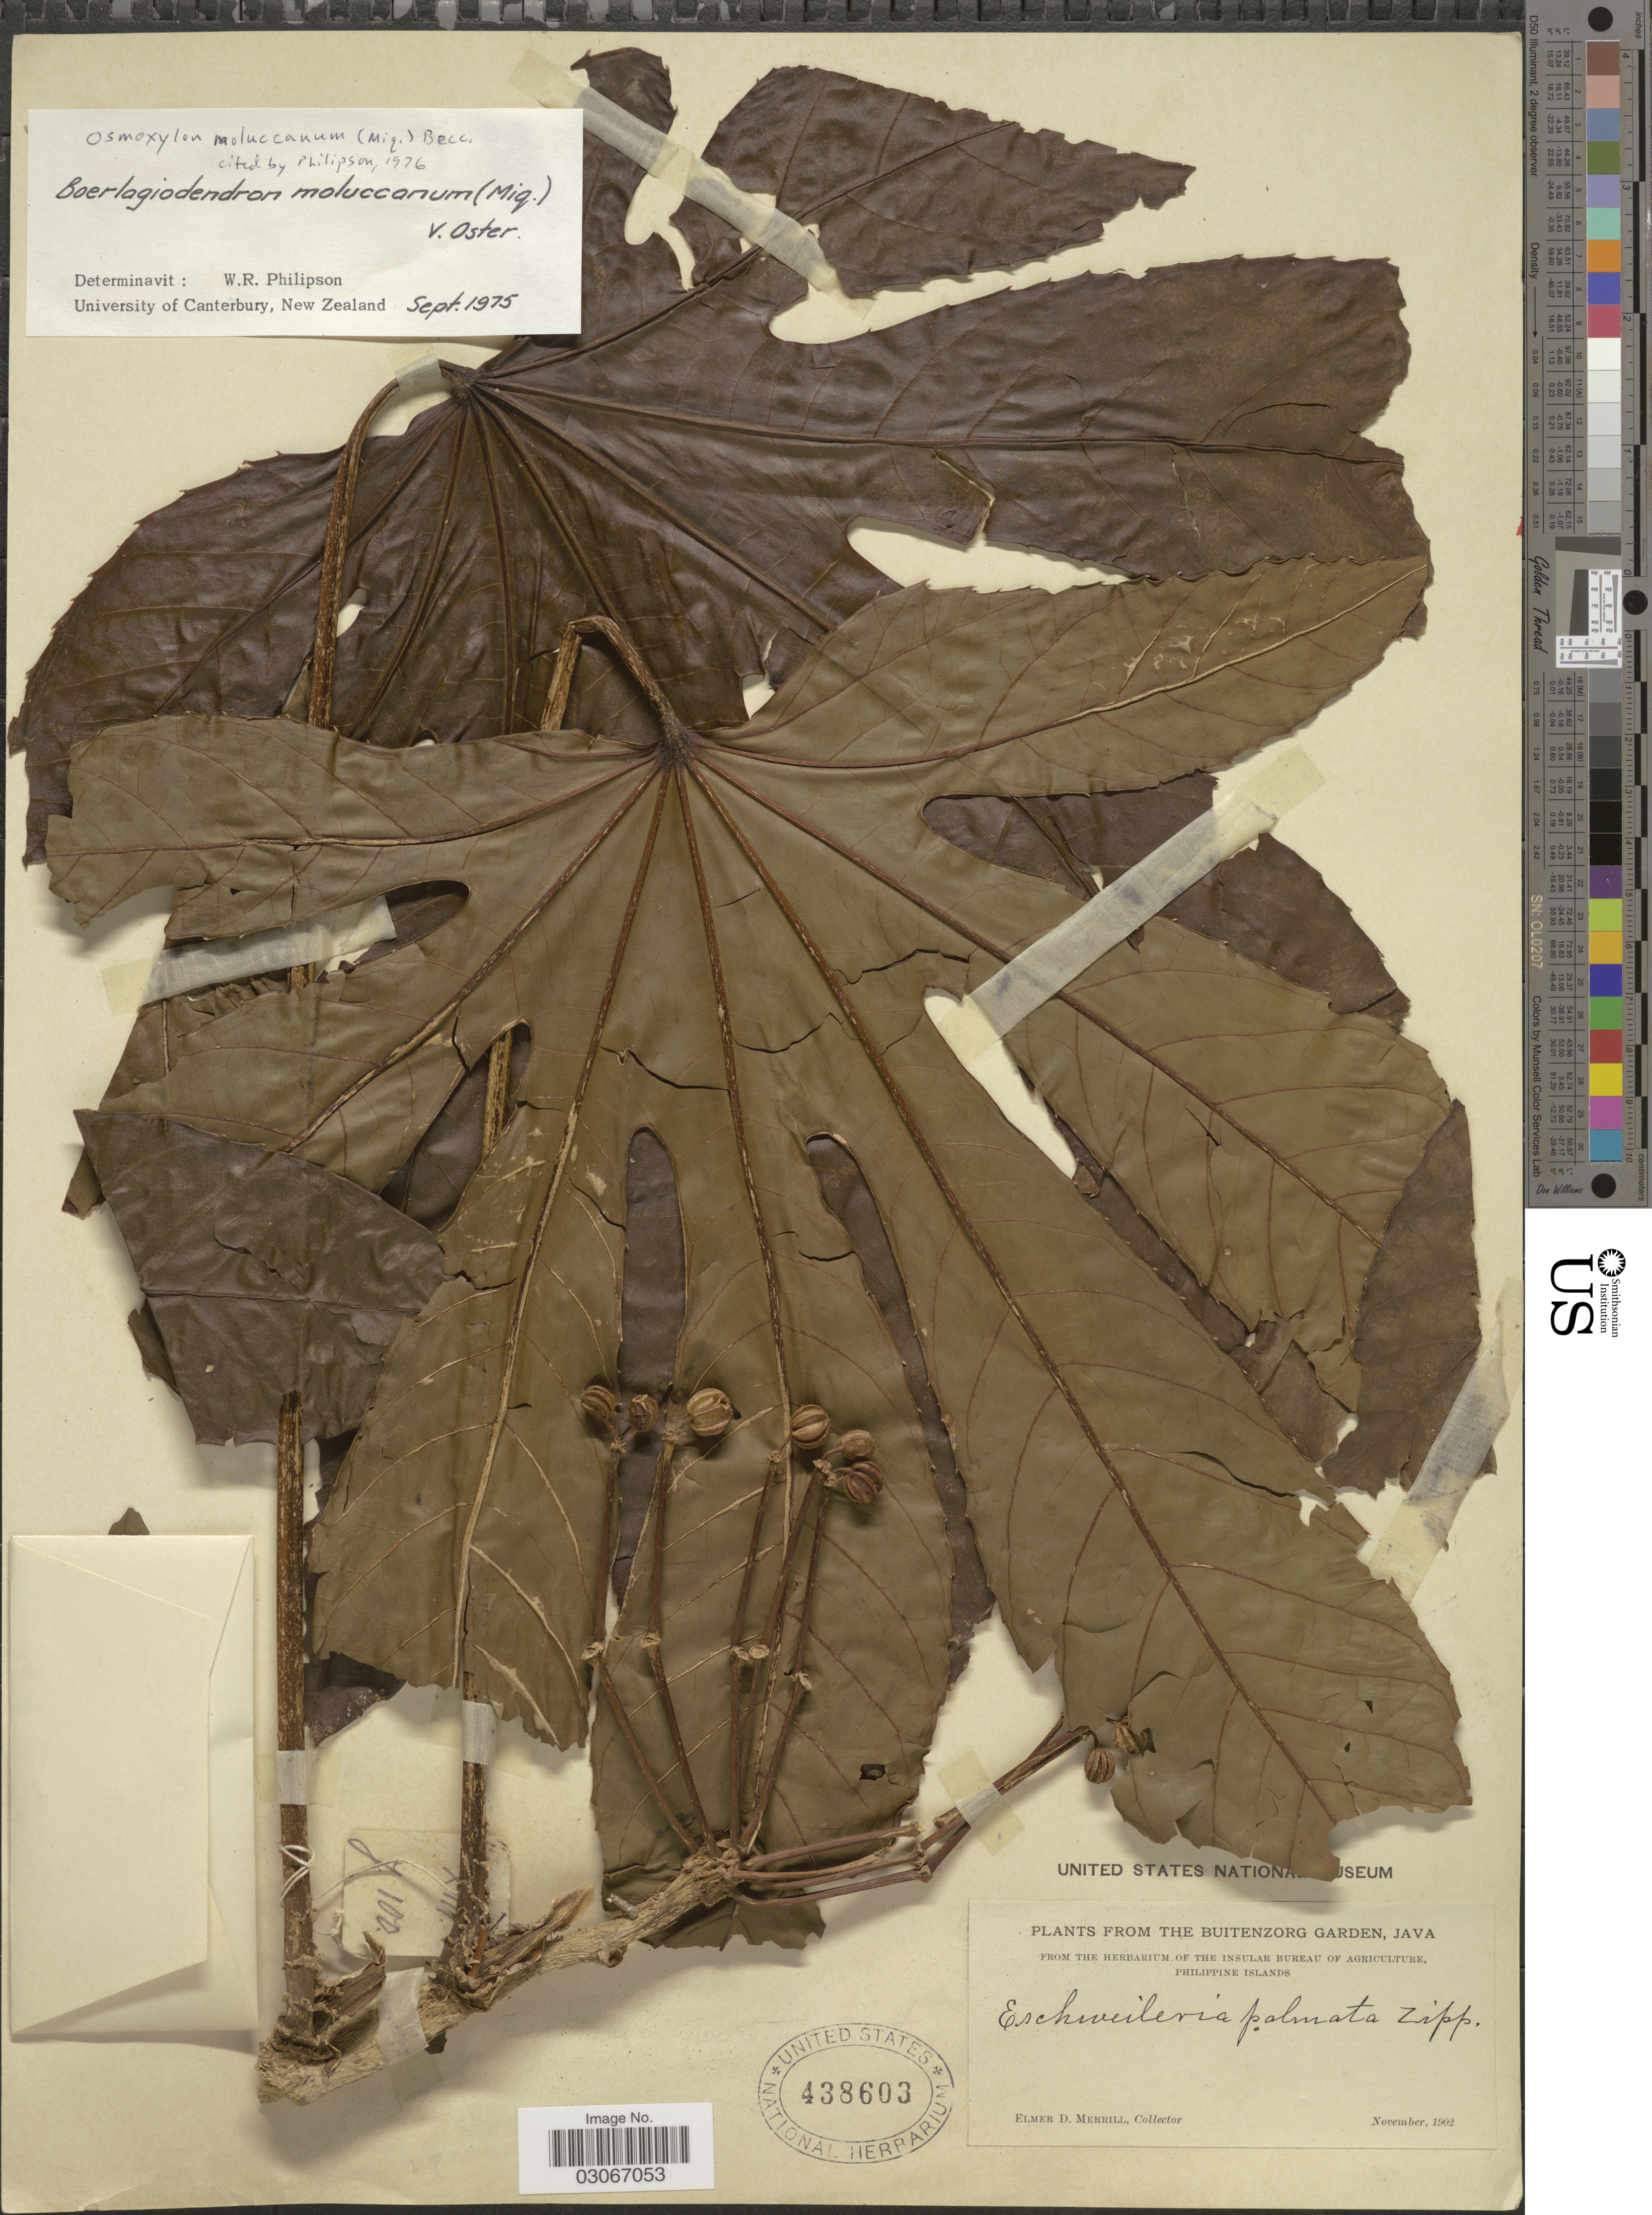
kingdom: Plantae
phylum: Tracheophyta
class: Magnoliopsida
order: Apiales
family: Araliaceae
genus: Osmoxylon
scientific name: Osmoxylon moluccanum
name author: (Miq.) Becc.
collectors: E. D. Merrill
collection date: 1902-11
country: Indonesia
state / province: Java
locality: Buitenzorg Garden.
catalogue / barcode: US 438603